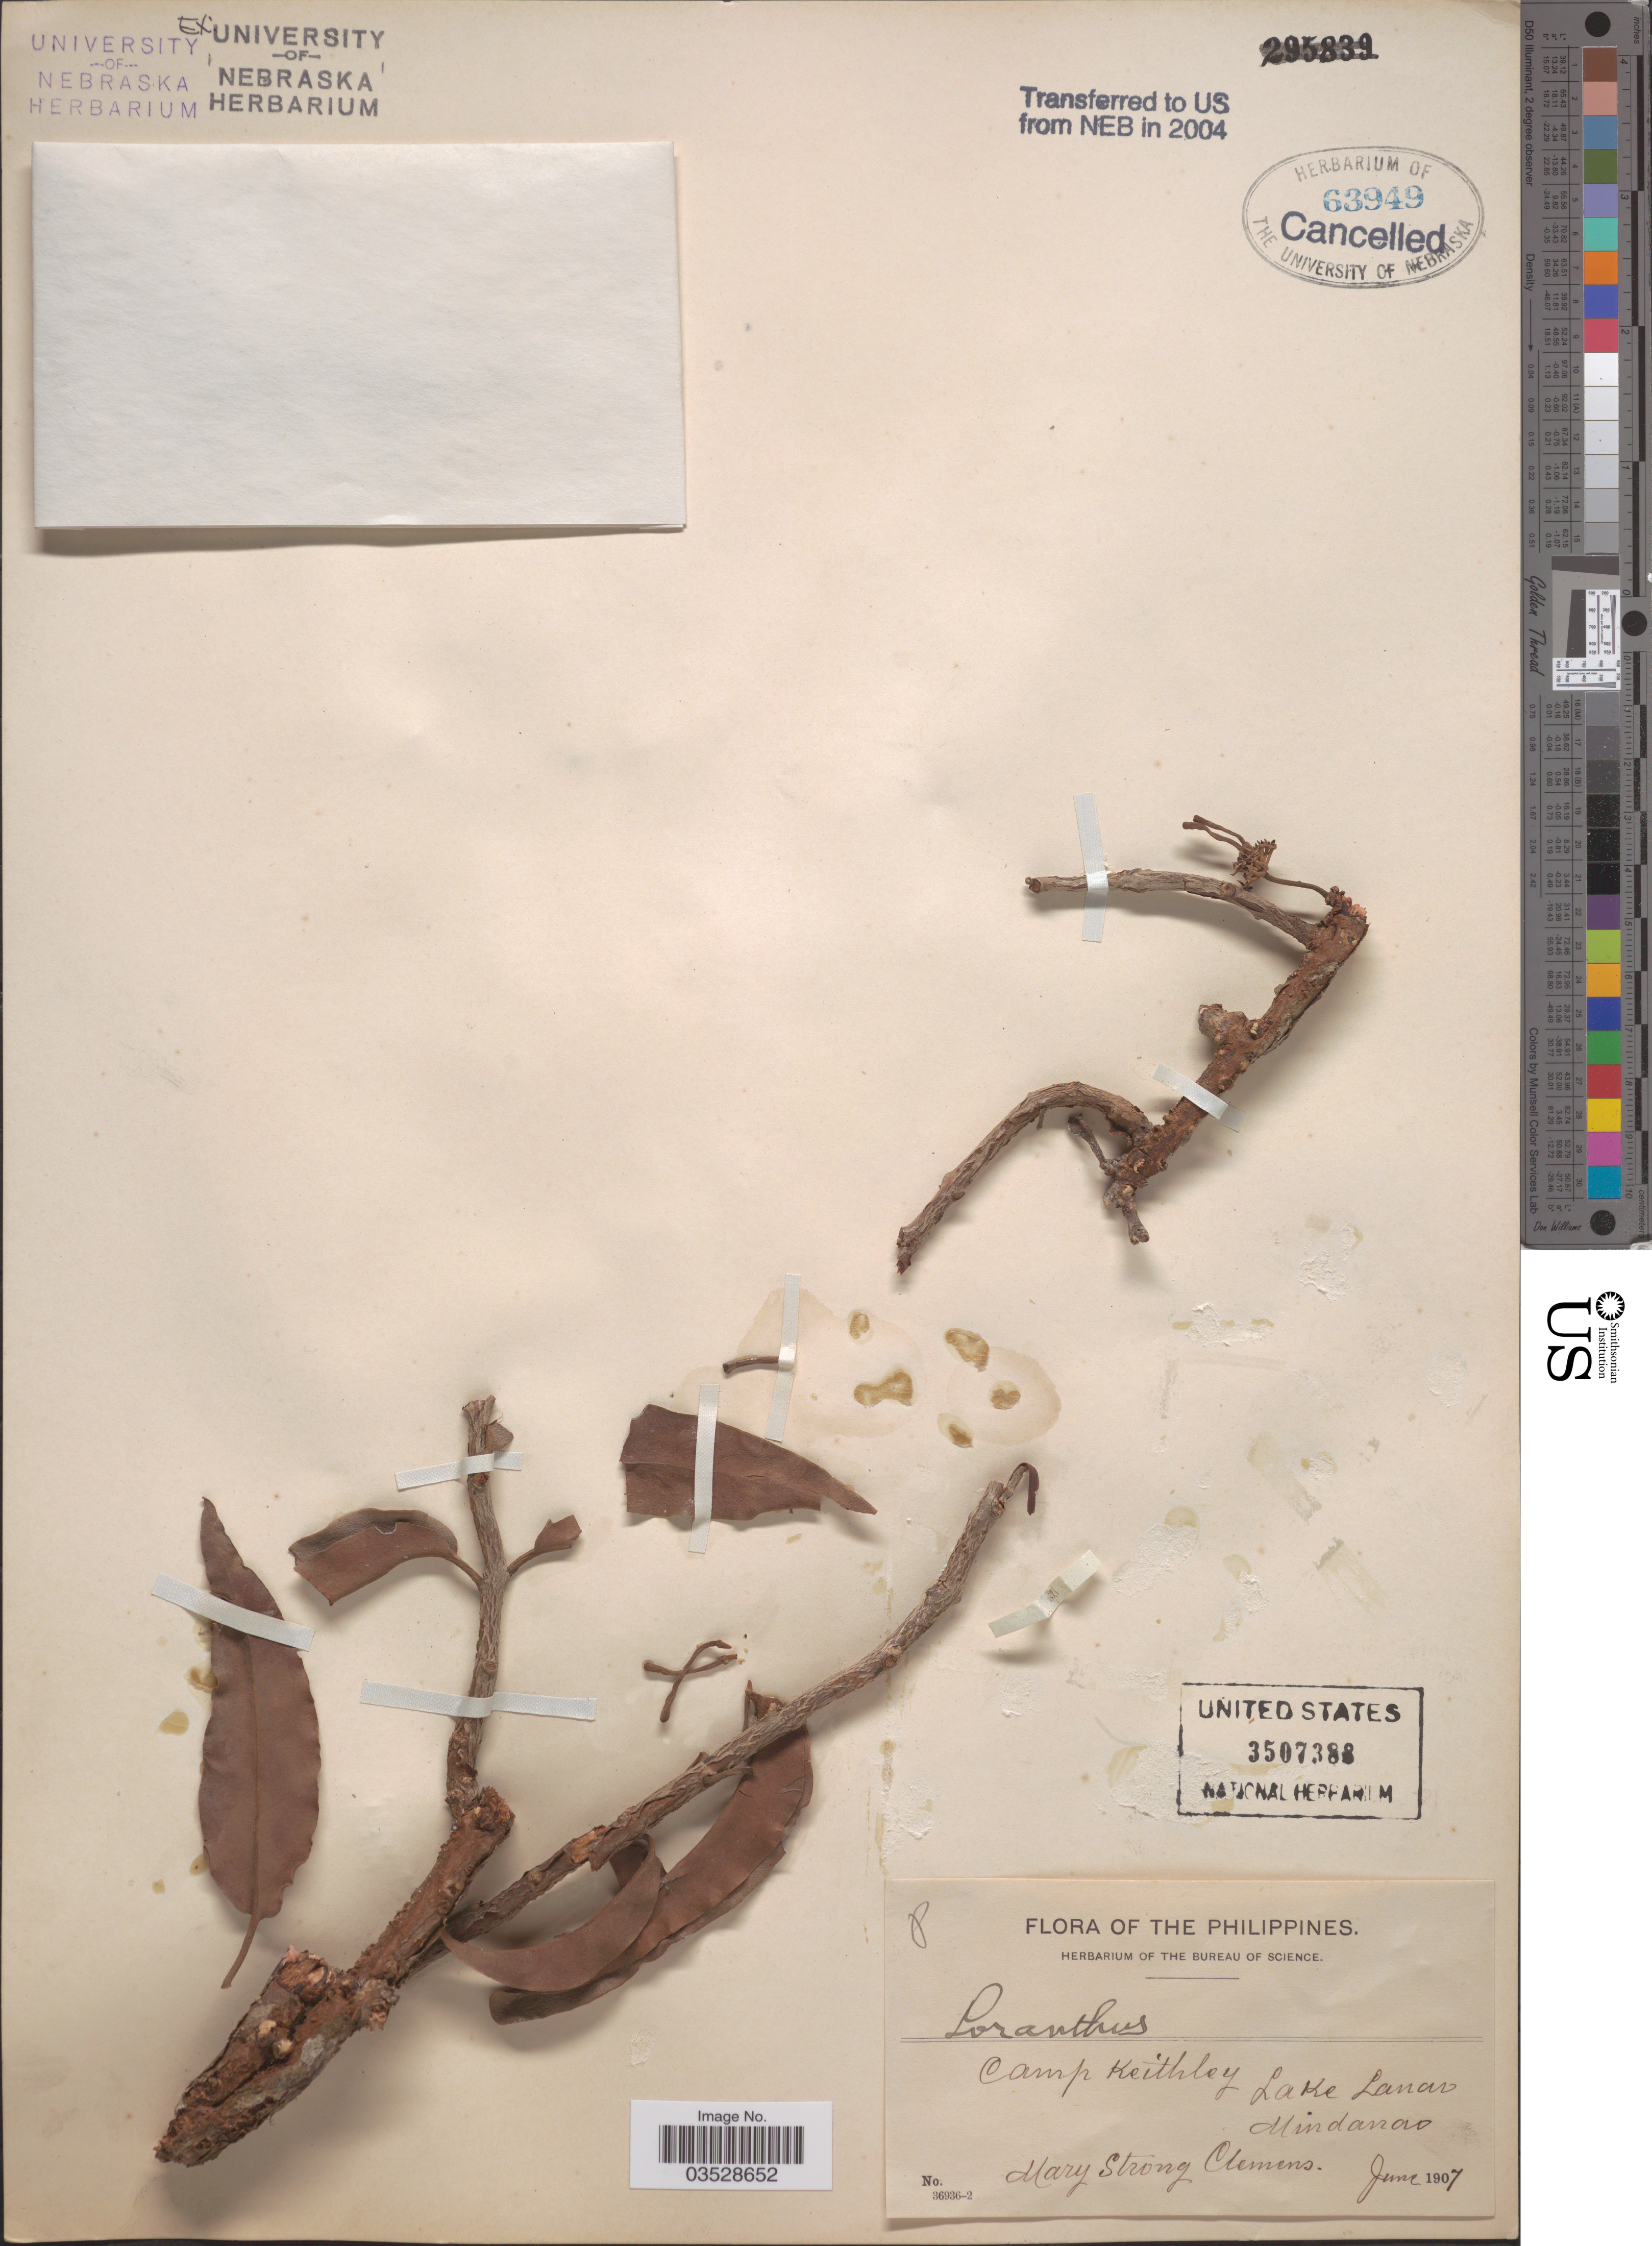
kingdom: Plantae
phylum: Tracheophyta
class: Magnoliopsida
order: Santalales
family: Loranthaceae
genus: Loranthus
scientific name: Loranthus sp.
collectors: M. S. Clemens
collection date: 1907-06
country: Philippines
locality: Camp Keithley, Lake Lanao. Mindanao.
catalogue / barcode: US 3507388